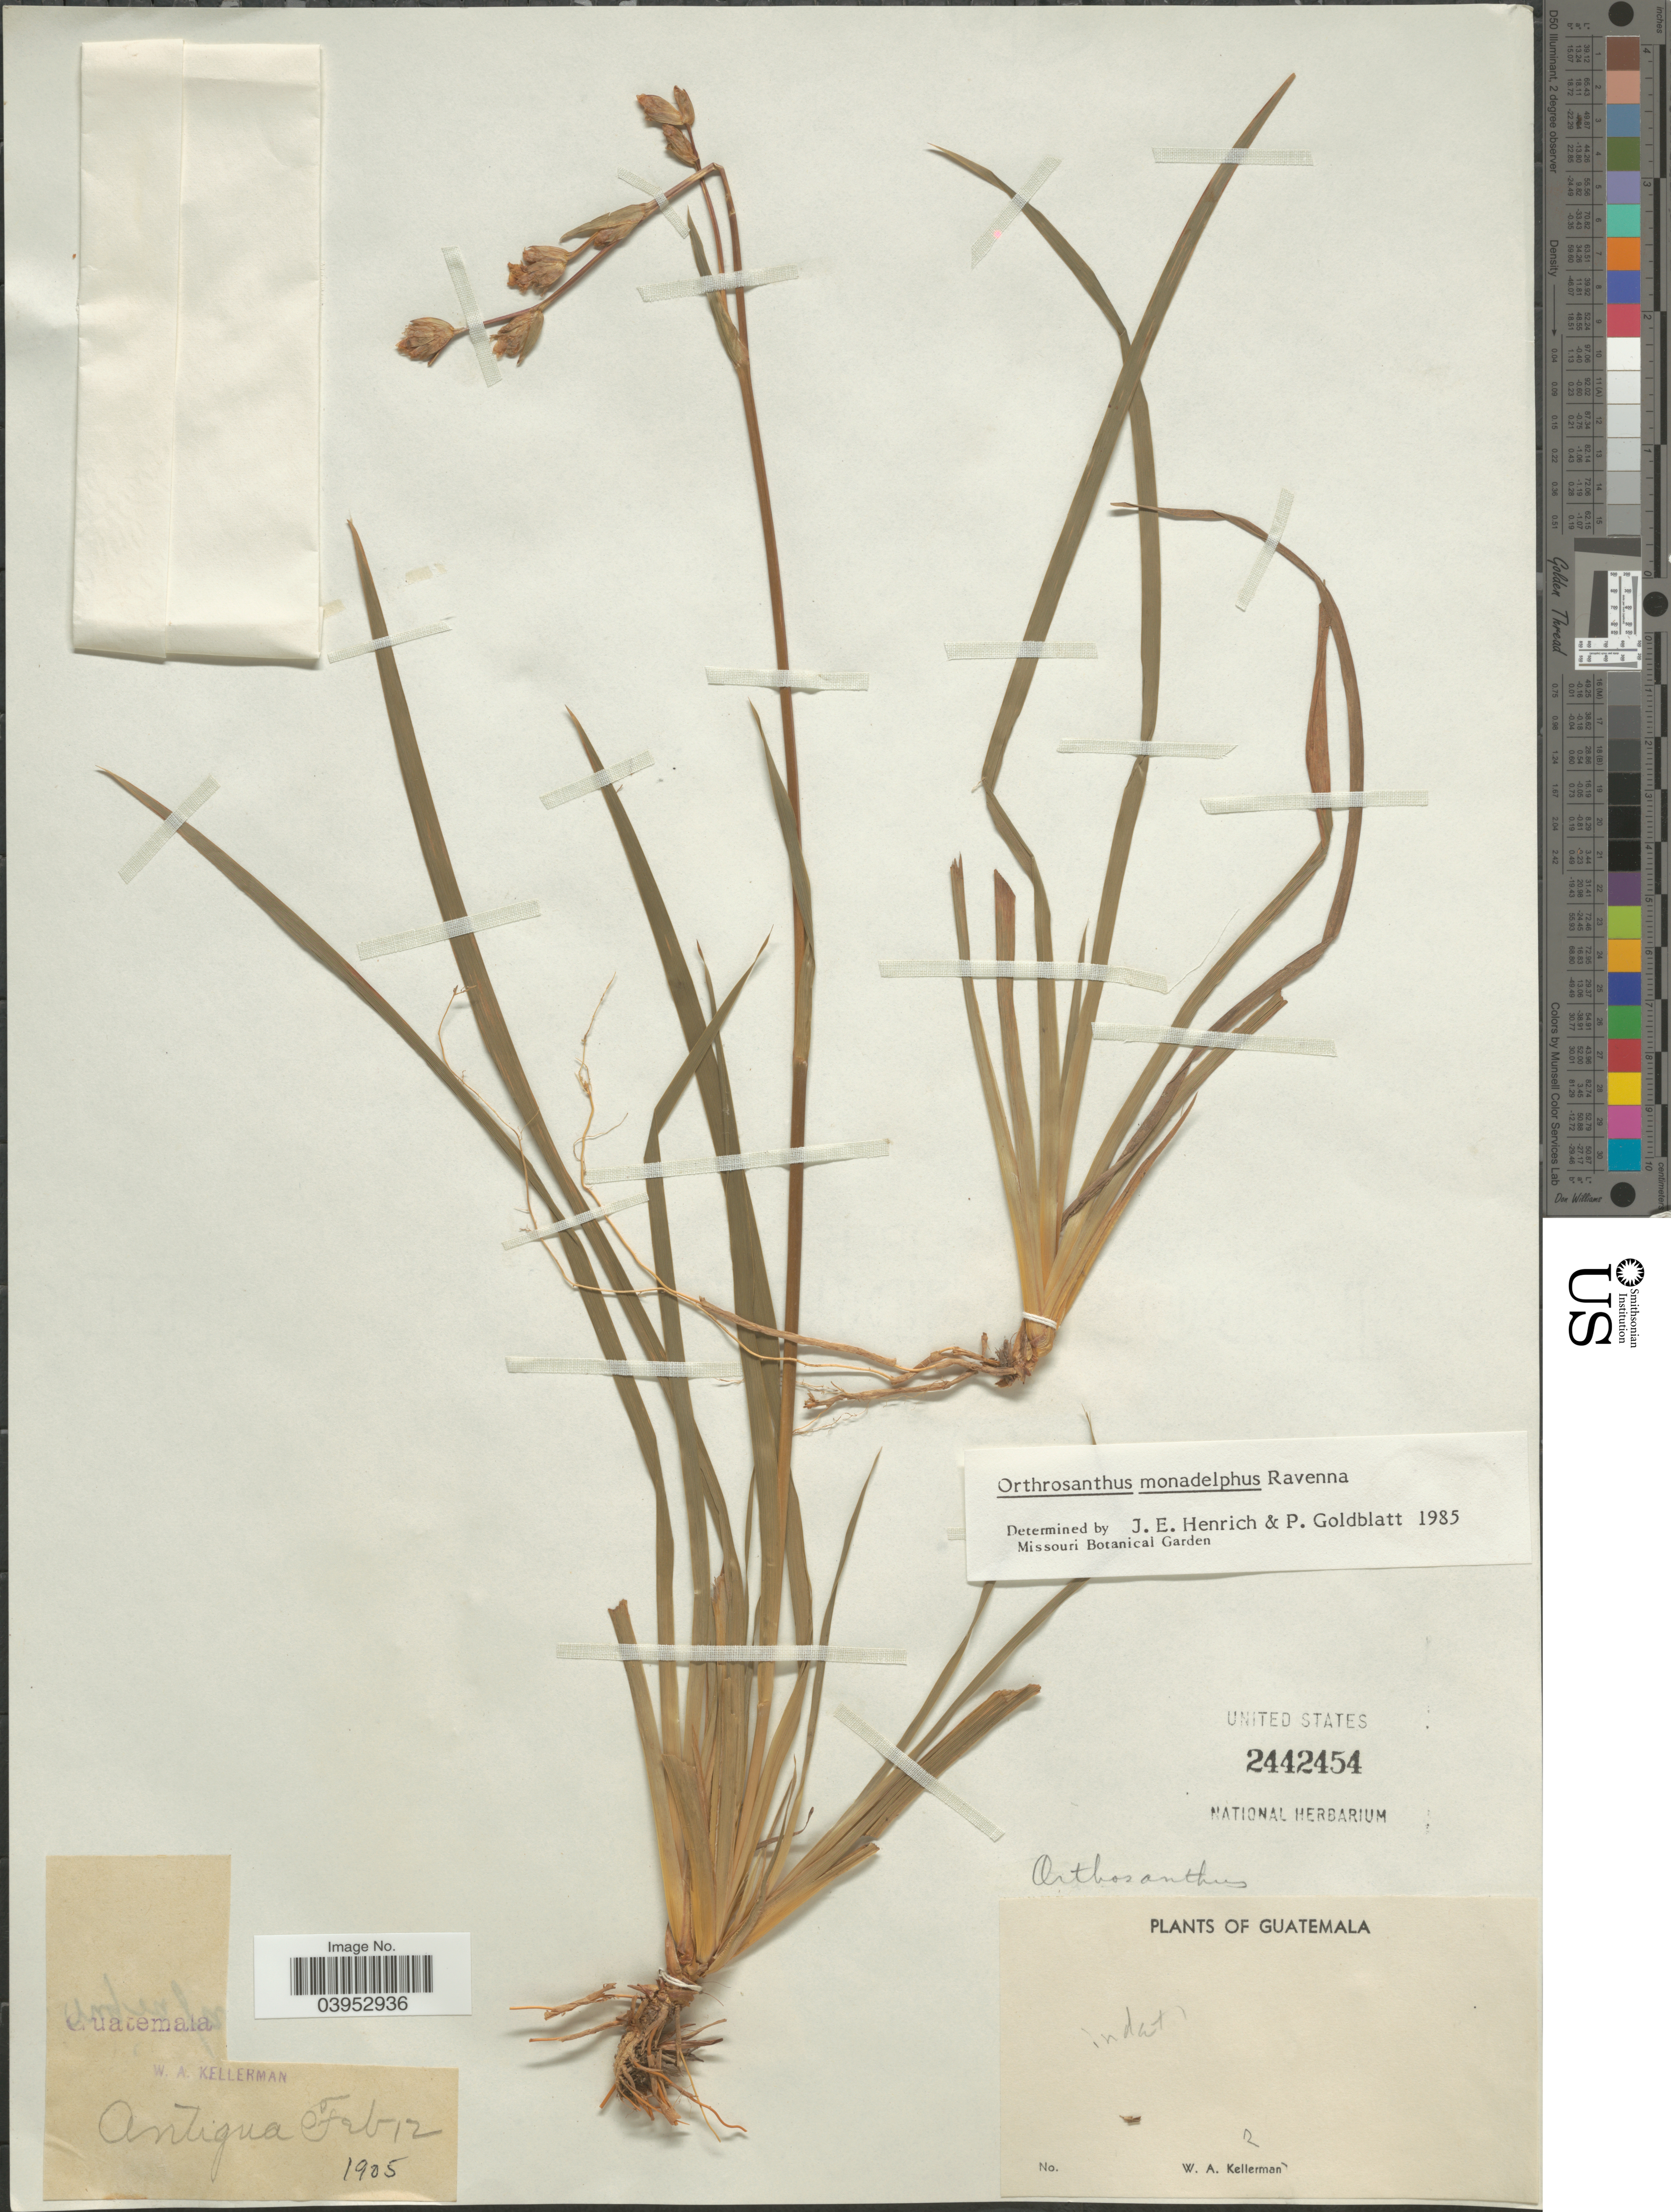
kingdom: Plantae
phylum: Tracheophyta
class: Liliopsida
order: Asparagales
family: Iridaceae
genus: Orthrosanthus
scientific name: Orthrosanthus monadelphus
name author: Ravenna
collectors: W. Kellerman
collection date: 1905-02-12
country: Guatemala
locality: Antigua.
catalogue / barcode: US 2442454